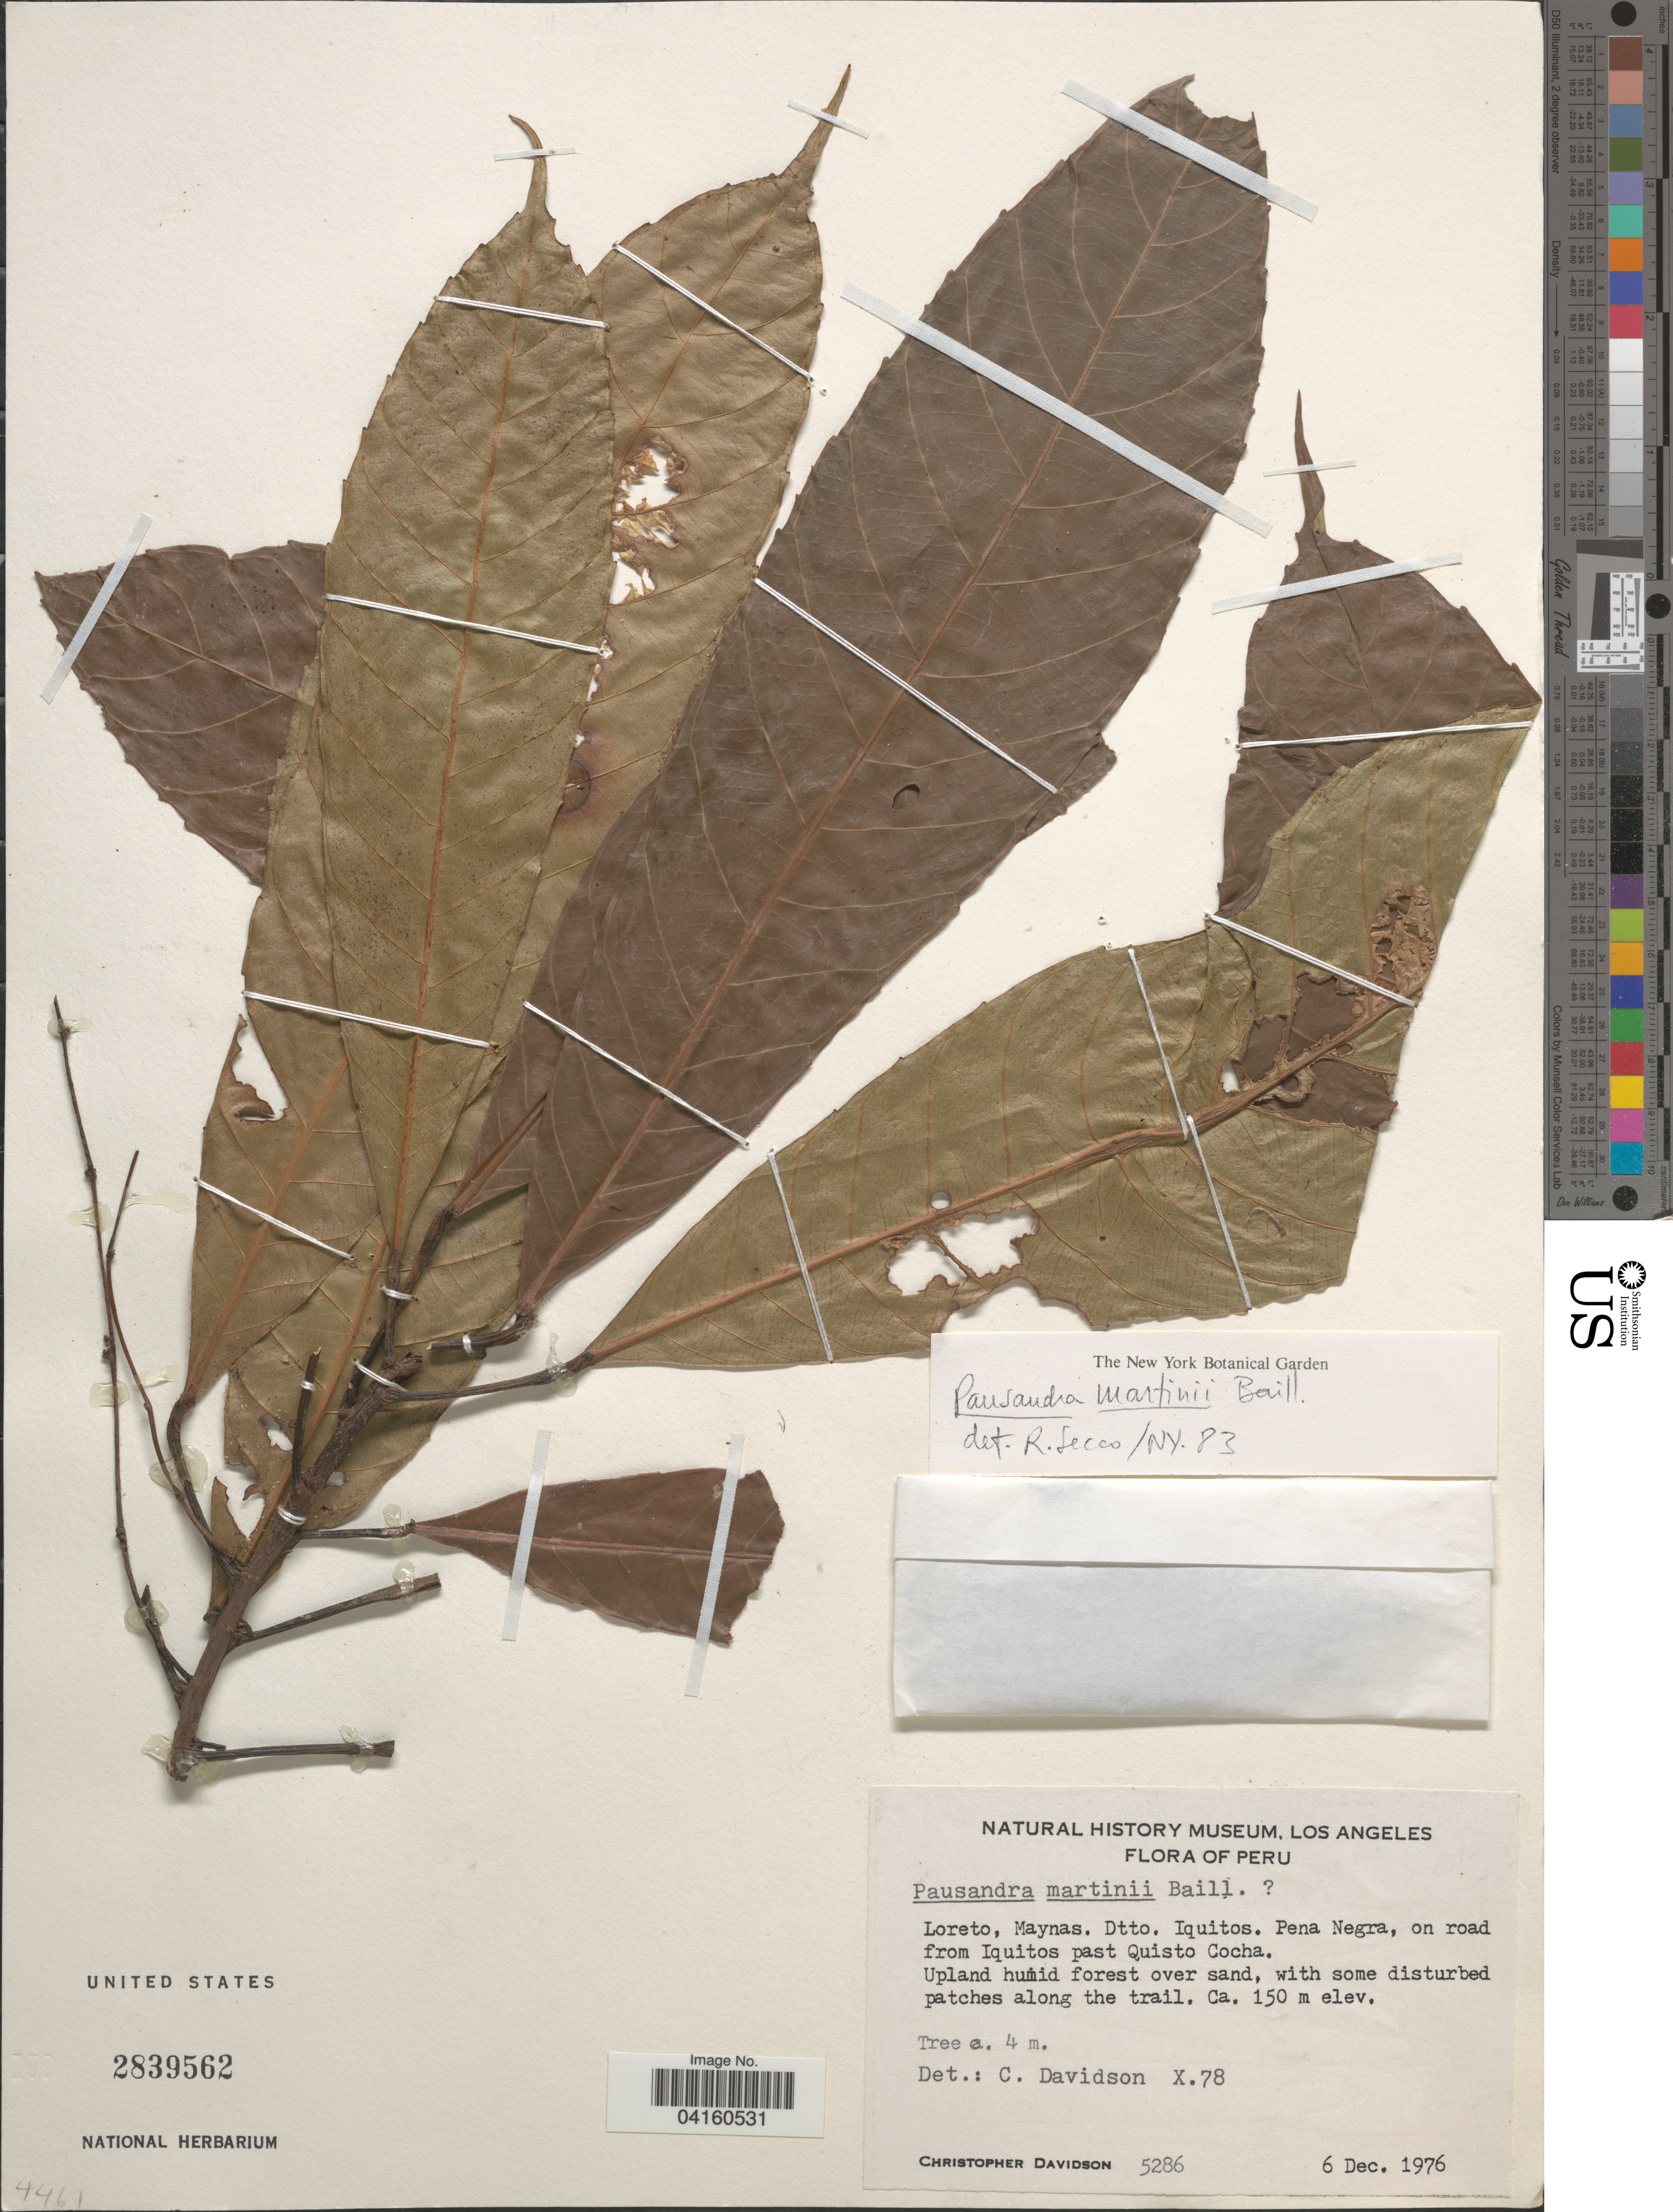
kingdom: Plantae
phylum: Tracheophyta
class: Magnoliopsida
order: Malpighiales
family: Euphorbiaceae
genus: Pausandra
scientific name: Pausandra martinii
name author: Baill.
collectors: C. Davidson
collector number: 5286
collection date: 1976-12-06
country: Peru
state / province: Loreto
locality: Maynas. Dtto. Iquitos. Pena Negra, on road from Iquitos past Quisto Cocha.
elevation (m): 150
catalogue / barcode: US 2839562